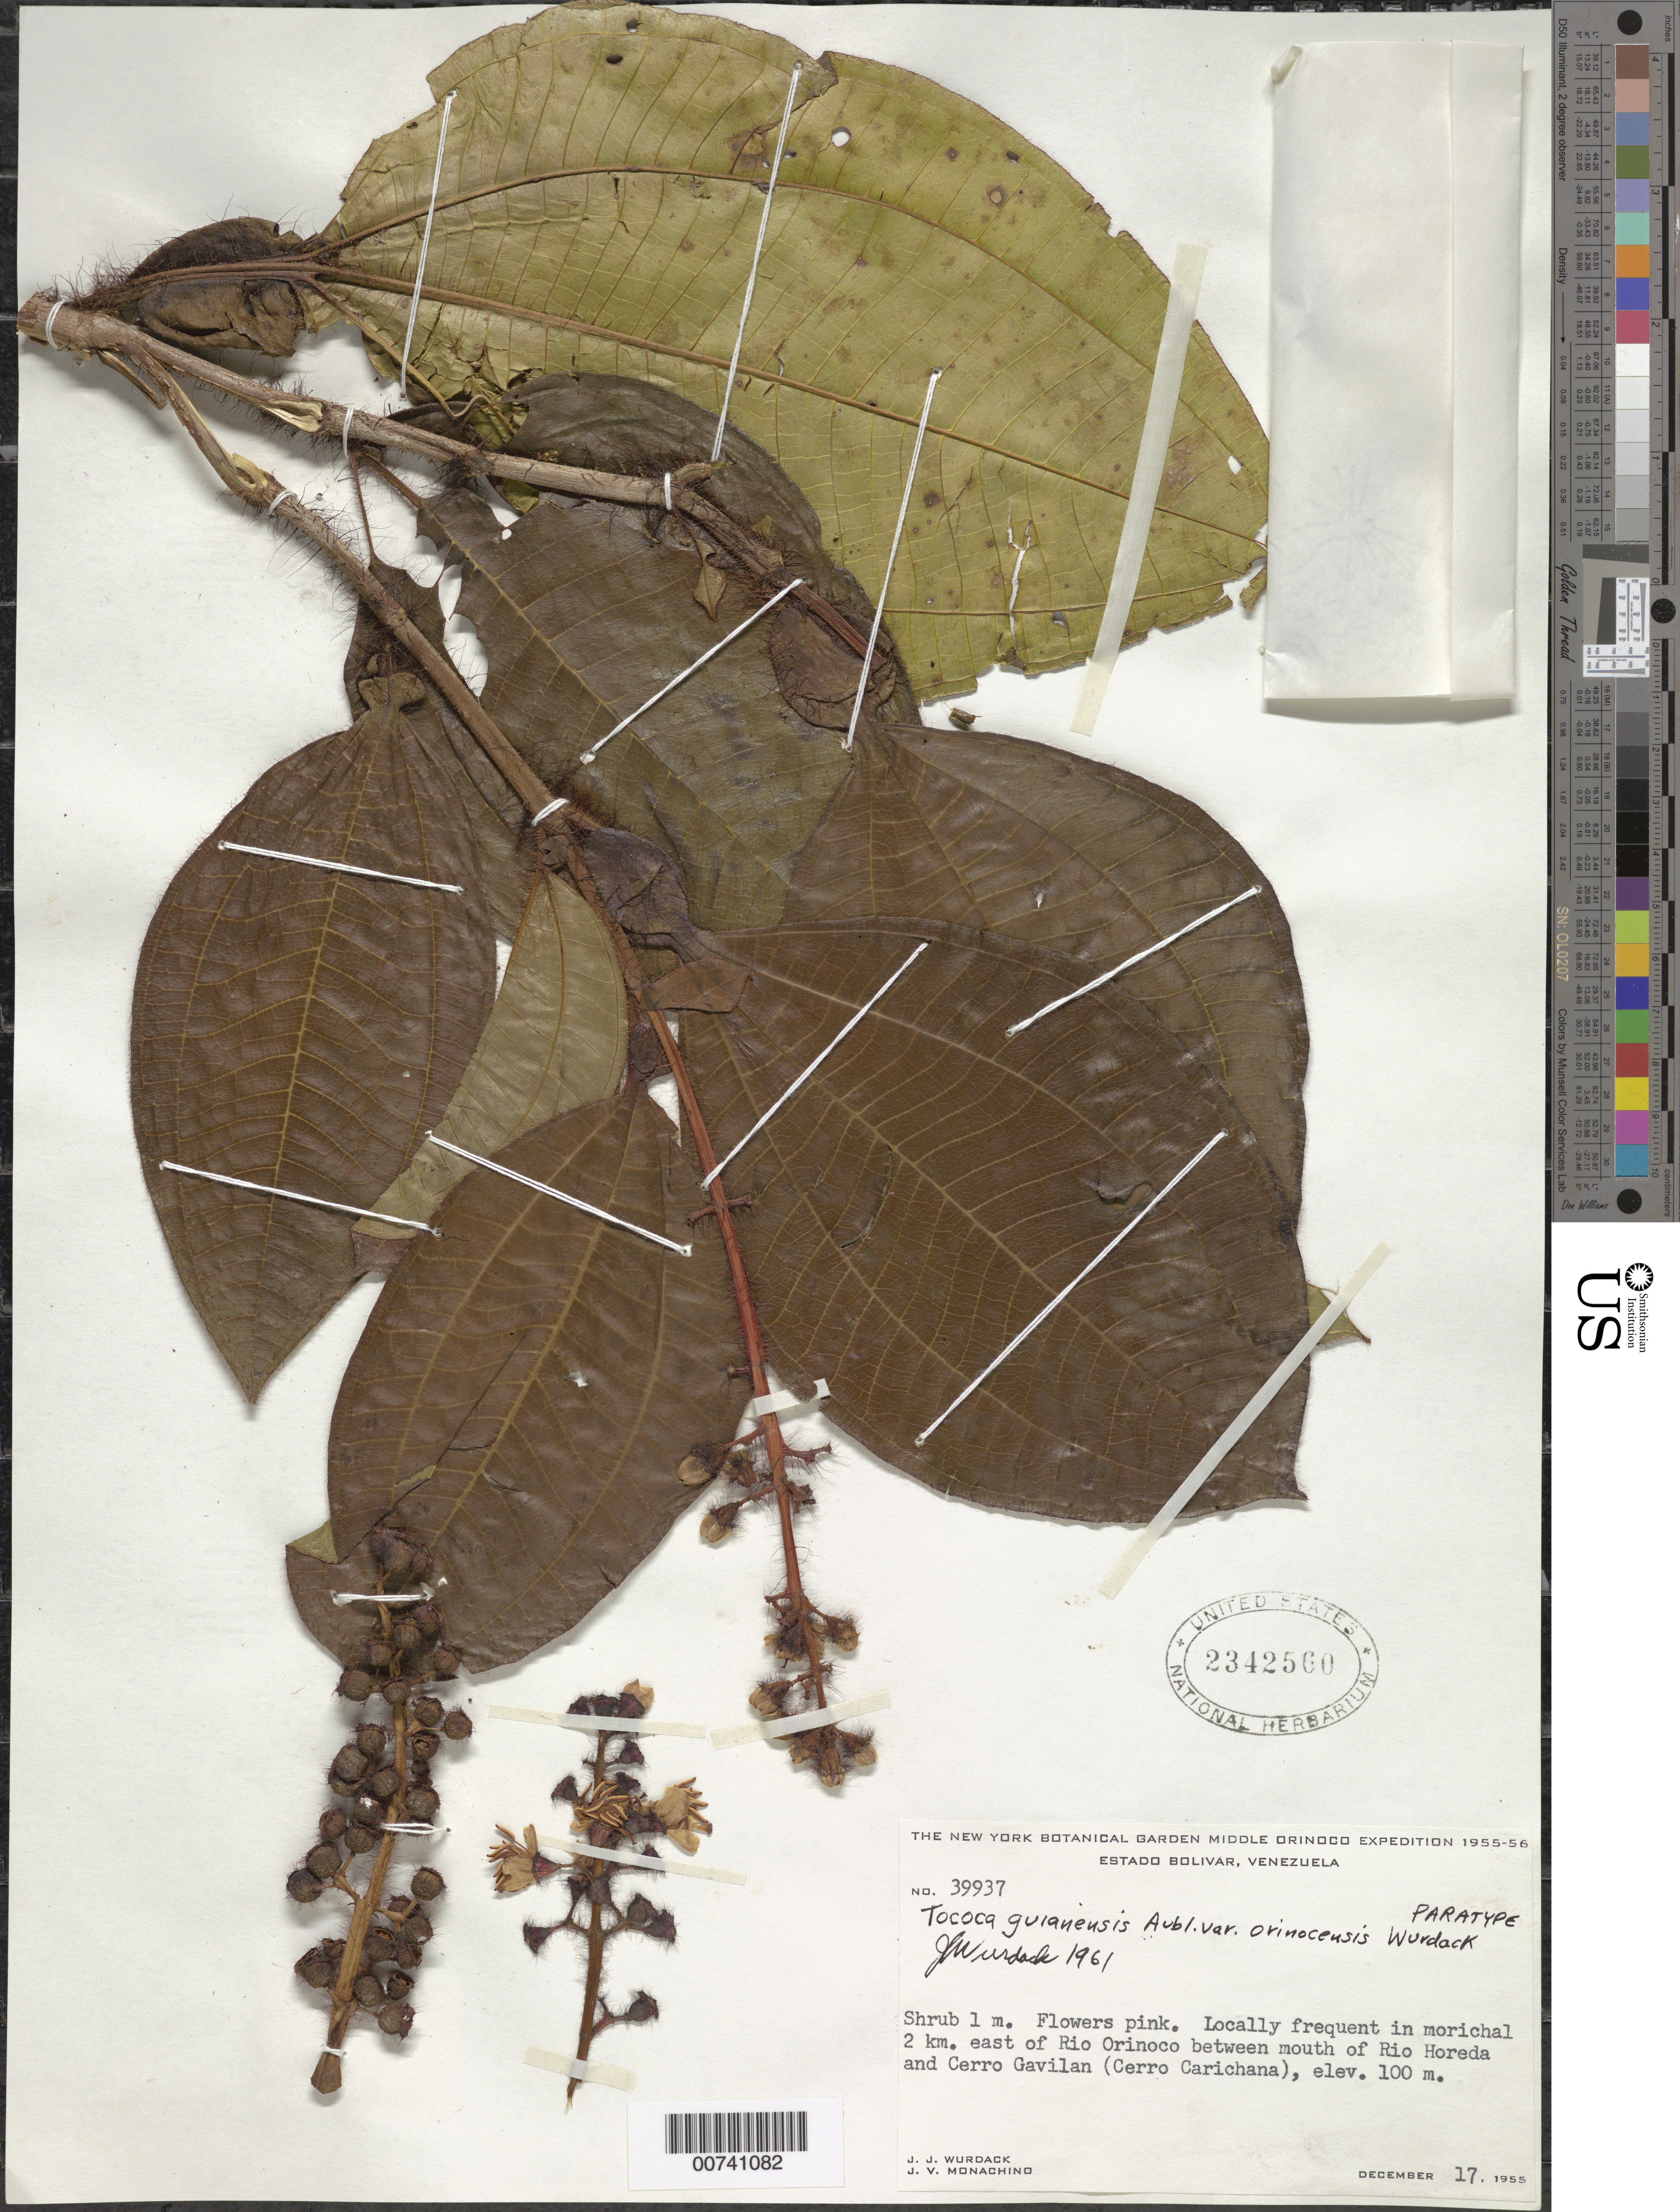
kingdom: Plantae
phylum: Tracheophyta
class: Magnoliopsida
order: Myrtales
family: Melastomataceae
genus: Tococa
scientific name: Tococa guianensis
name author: Aubl.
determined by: Wurdack, John J., (US), US (UNITED STATES)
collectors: J. J. Wurdack & J. V. Monachino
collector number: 39937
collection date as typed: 17-Dec-55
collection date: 1955-12-17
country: Venezuela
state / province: Bolívar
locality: Río Orinoco, 2 km E, between mouth of Río Horeda and Cerro Gavilan (Cerro Carichana)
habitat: Morichal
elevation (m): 100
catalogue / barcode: US 2342560